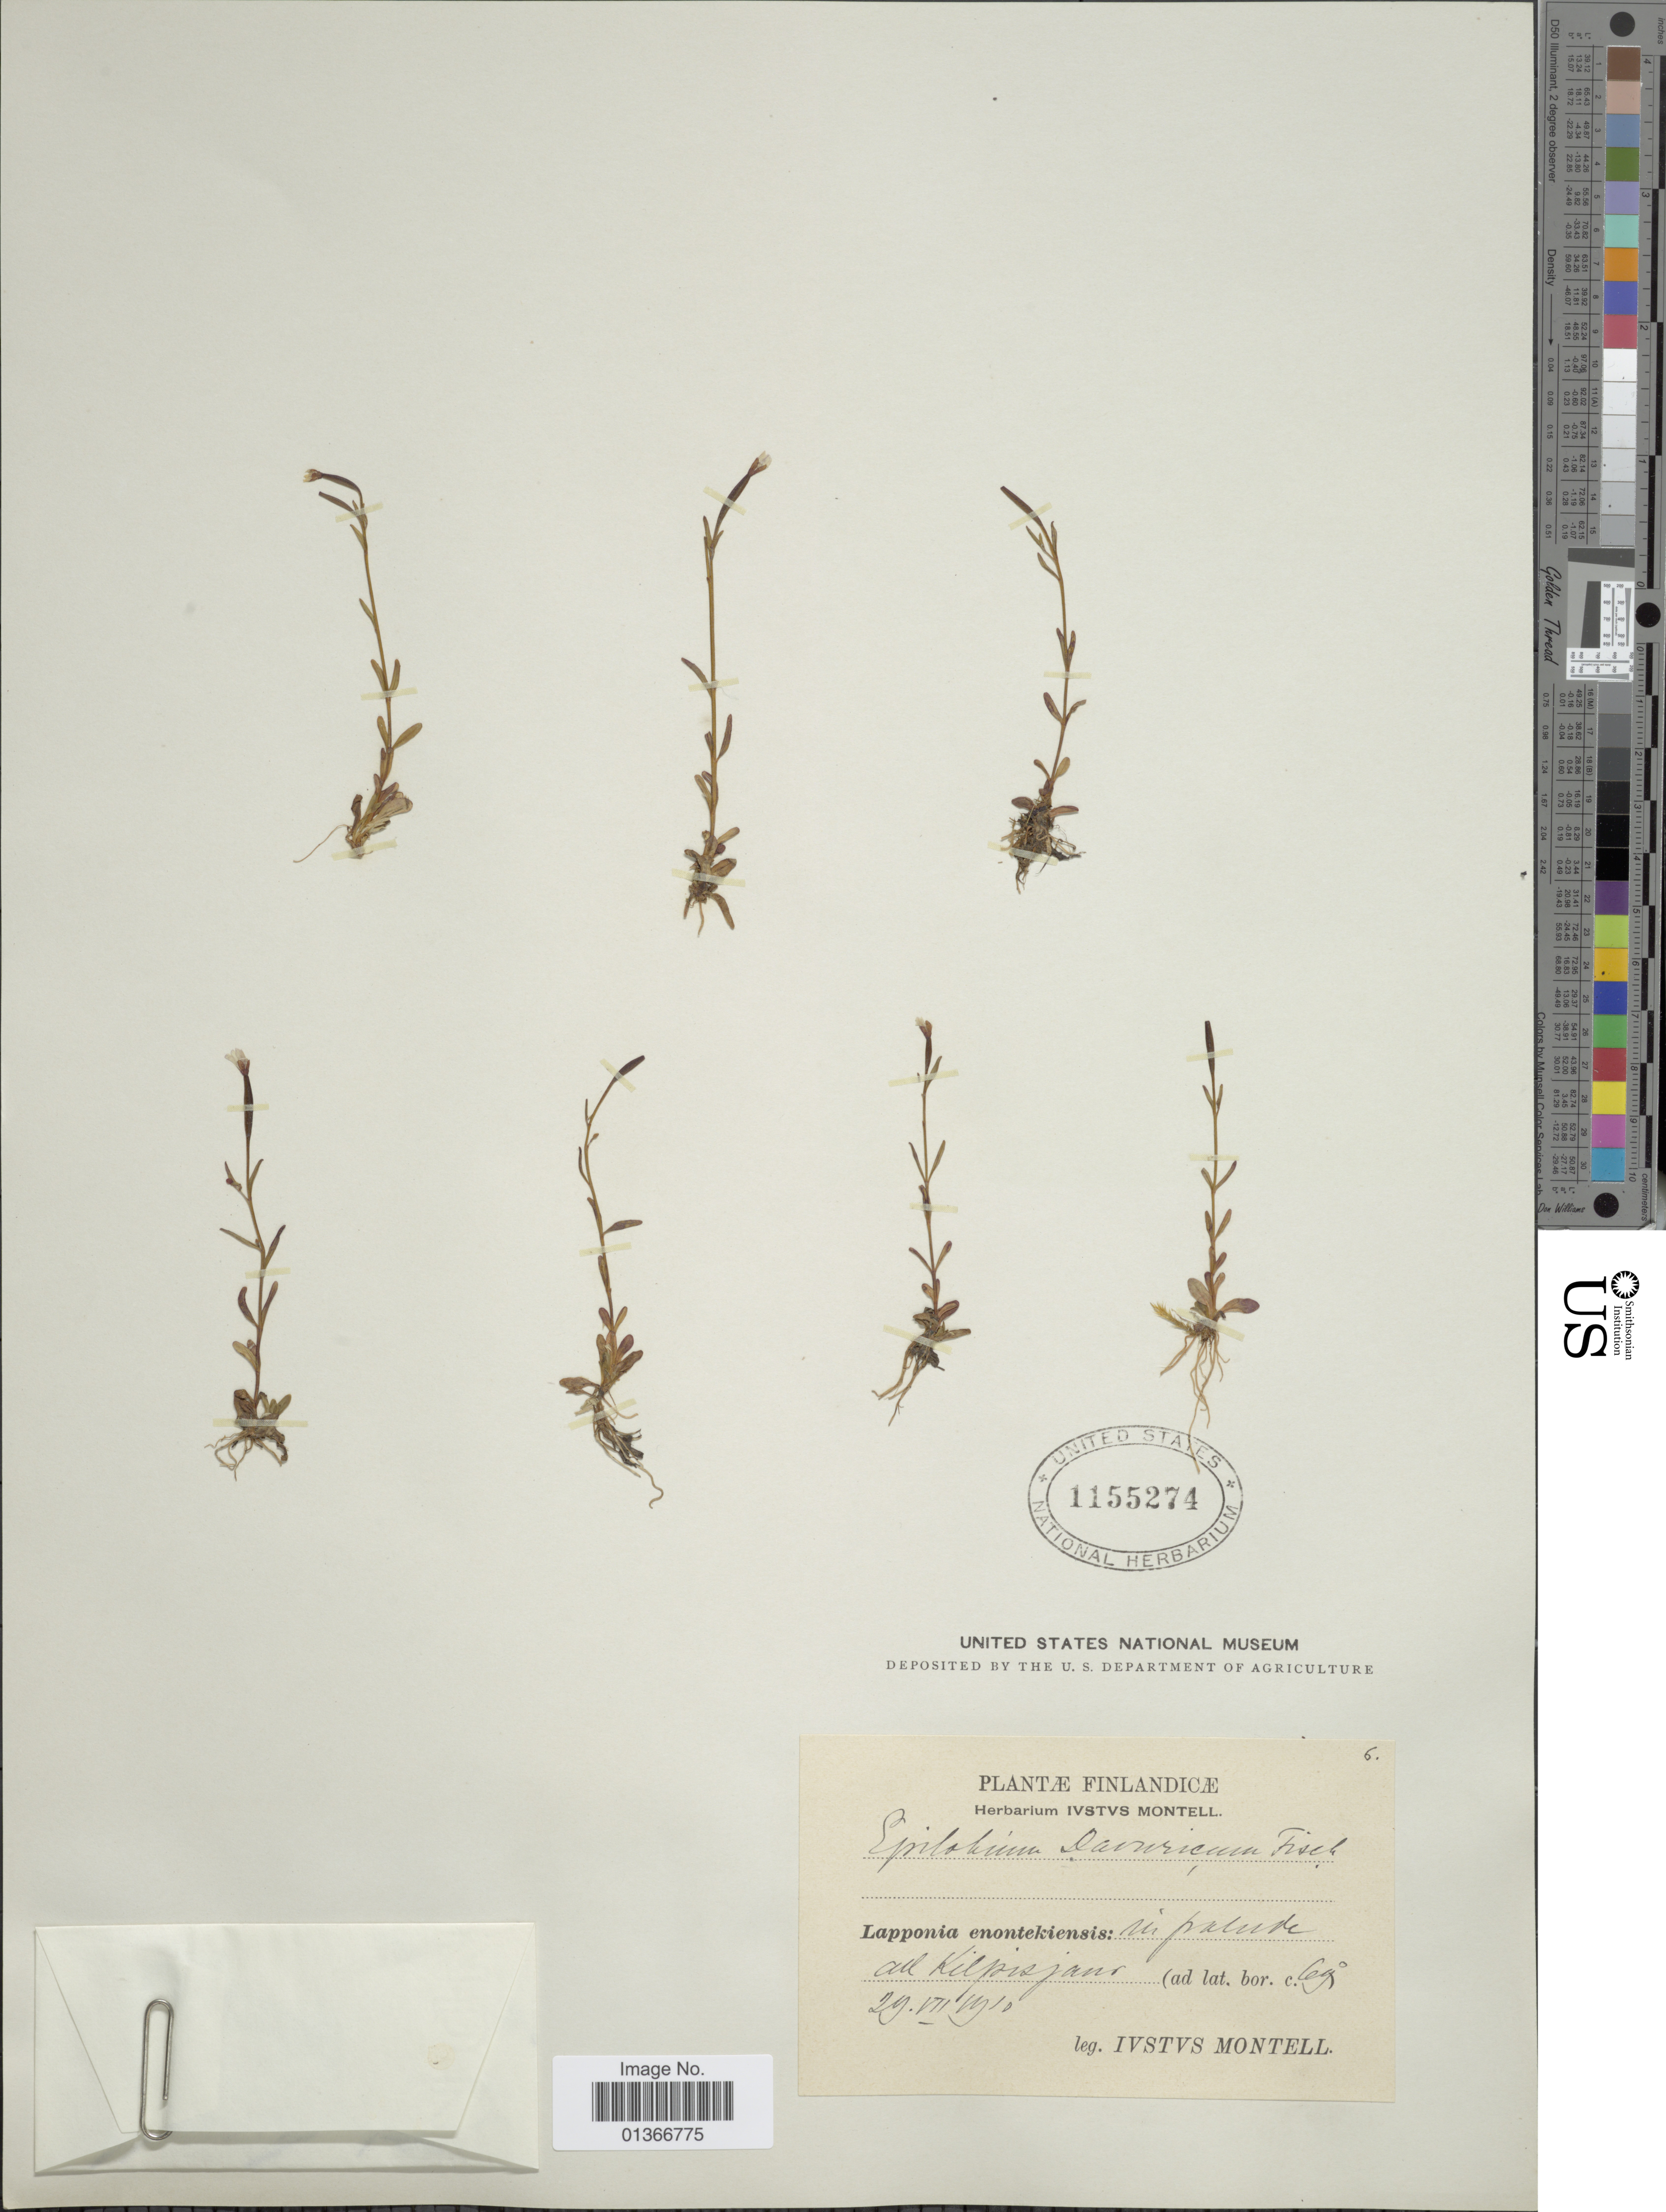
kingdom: Plantae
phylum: Tracheophyta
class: Magnoliopsida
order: Myrtales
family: Onagraceae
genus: Epilobium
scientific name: Epilobium davuricum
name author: Fisch. ex Hornem.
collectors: I. Montell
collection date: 1910-07-29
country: Finland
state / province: Lappi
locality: Enontekiön, Kilpisjaur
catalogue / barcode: US 1155274